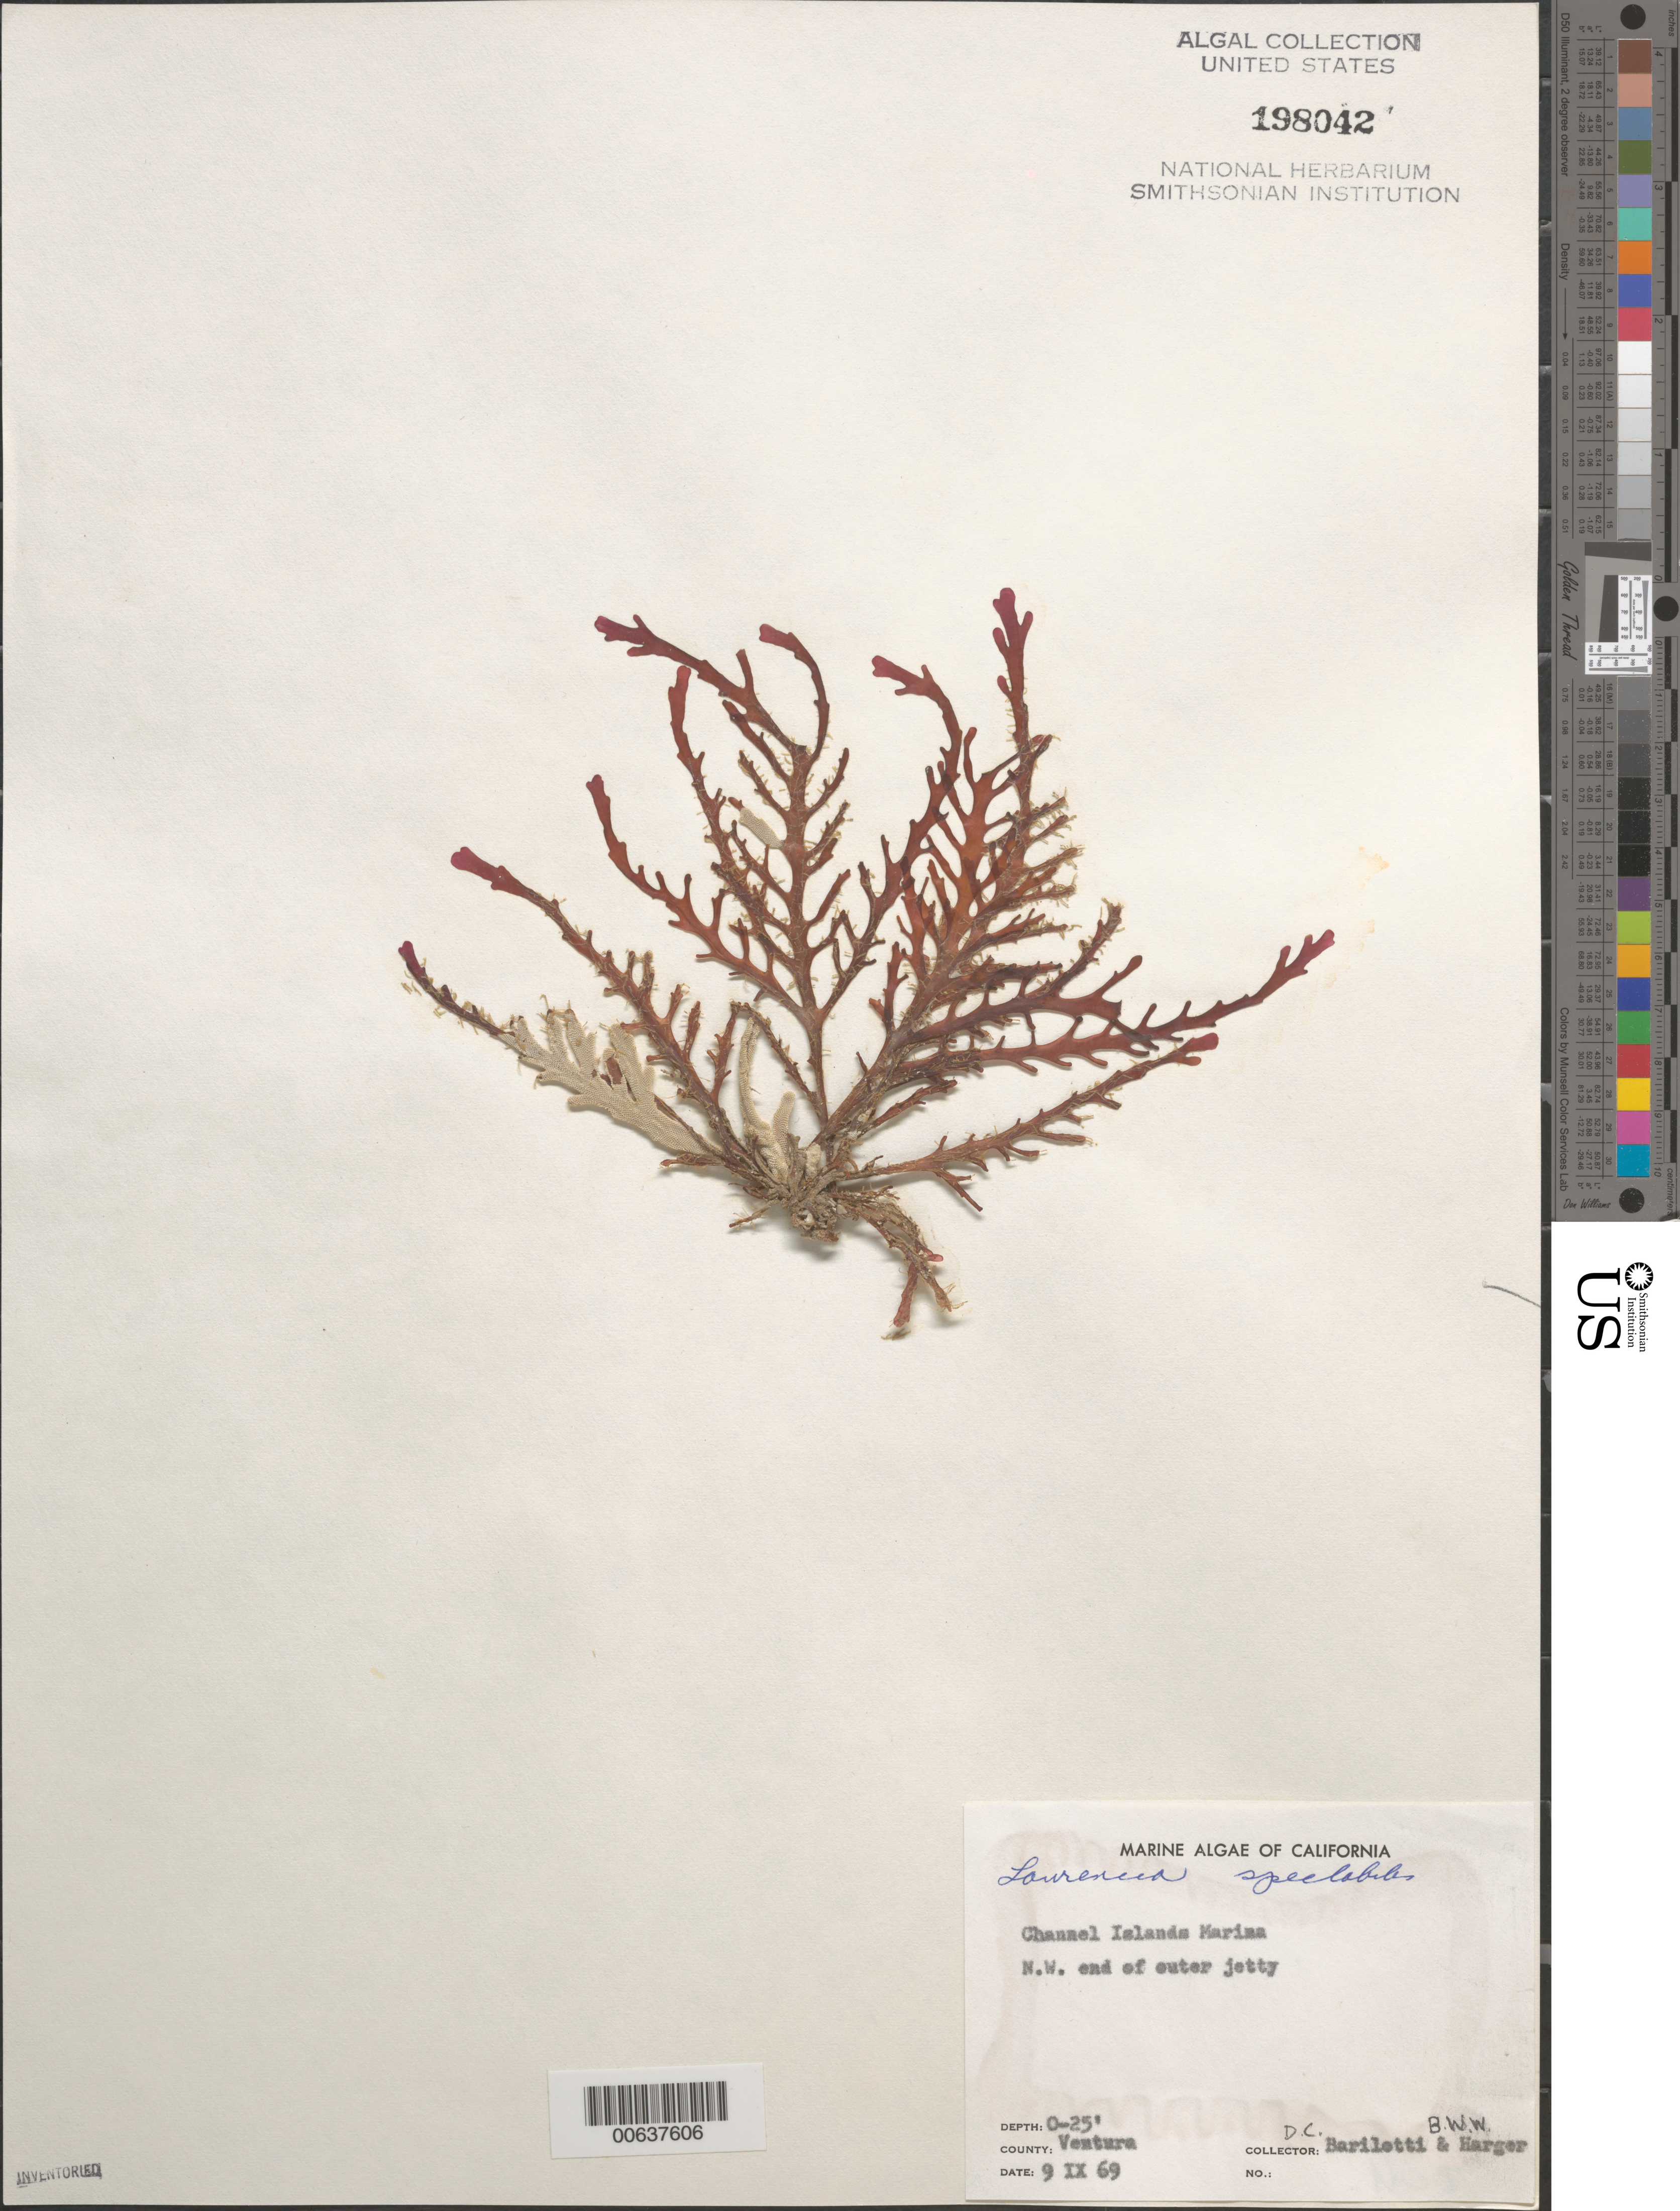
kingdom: Plantae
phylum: Rhodophyta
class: Florideophyceae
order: Ceramiales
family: Rhodomelaceae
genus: Osmundea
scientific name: Osmundea spectabilis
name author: (Postels & Rupr.) K.W. Nam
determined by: Algae name updating Project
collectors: D. C. Barilotti & B. W. Harger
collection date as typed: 09 Sep 1969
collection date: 1969-09-09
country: United States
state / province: California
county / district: Ventura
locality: Channel Islands Marina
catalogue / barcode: US 198042